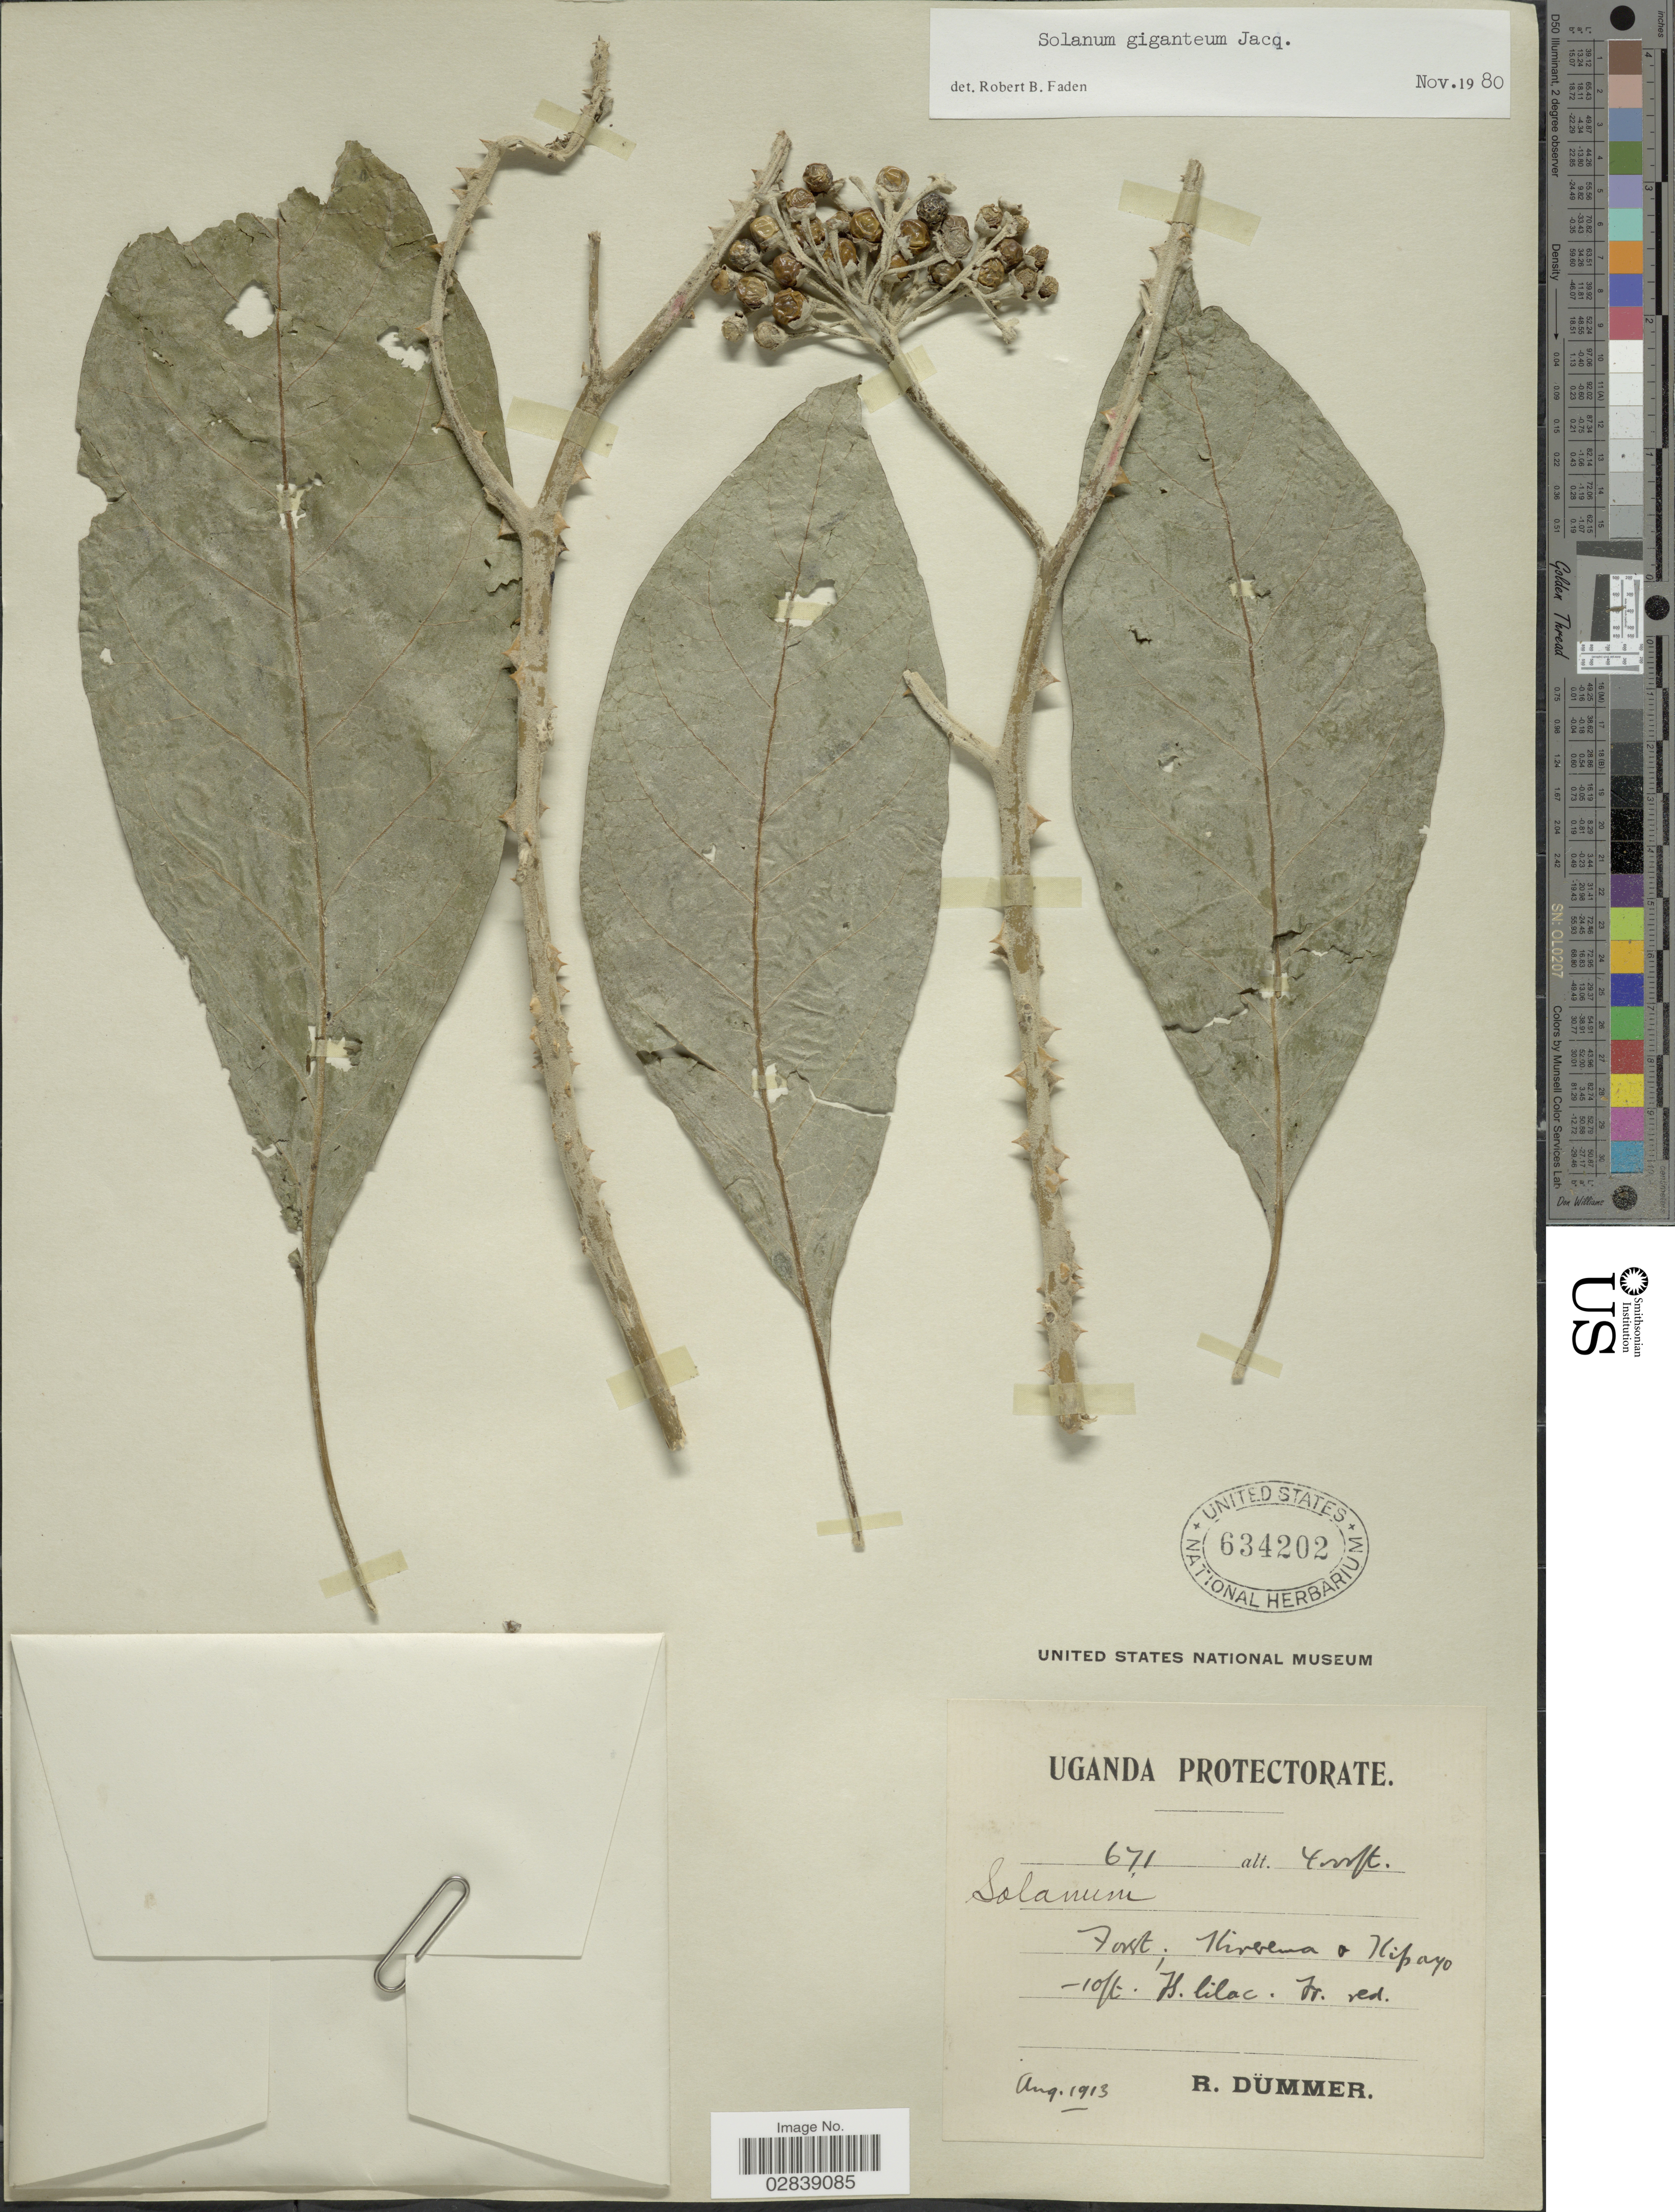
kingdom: Plantae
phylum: Tracheophyta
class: Magnoliopsida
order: Solanales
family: Solanaceae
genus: Solanum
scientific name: Solanum giganteum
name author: Jacq.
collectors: R. A. Dümmer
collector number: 671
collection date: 1913-08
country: Uganda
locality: Uganda Protectorate. Kisema a Kipayo.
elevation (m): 1219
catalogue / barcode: US 634202